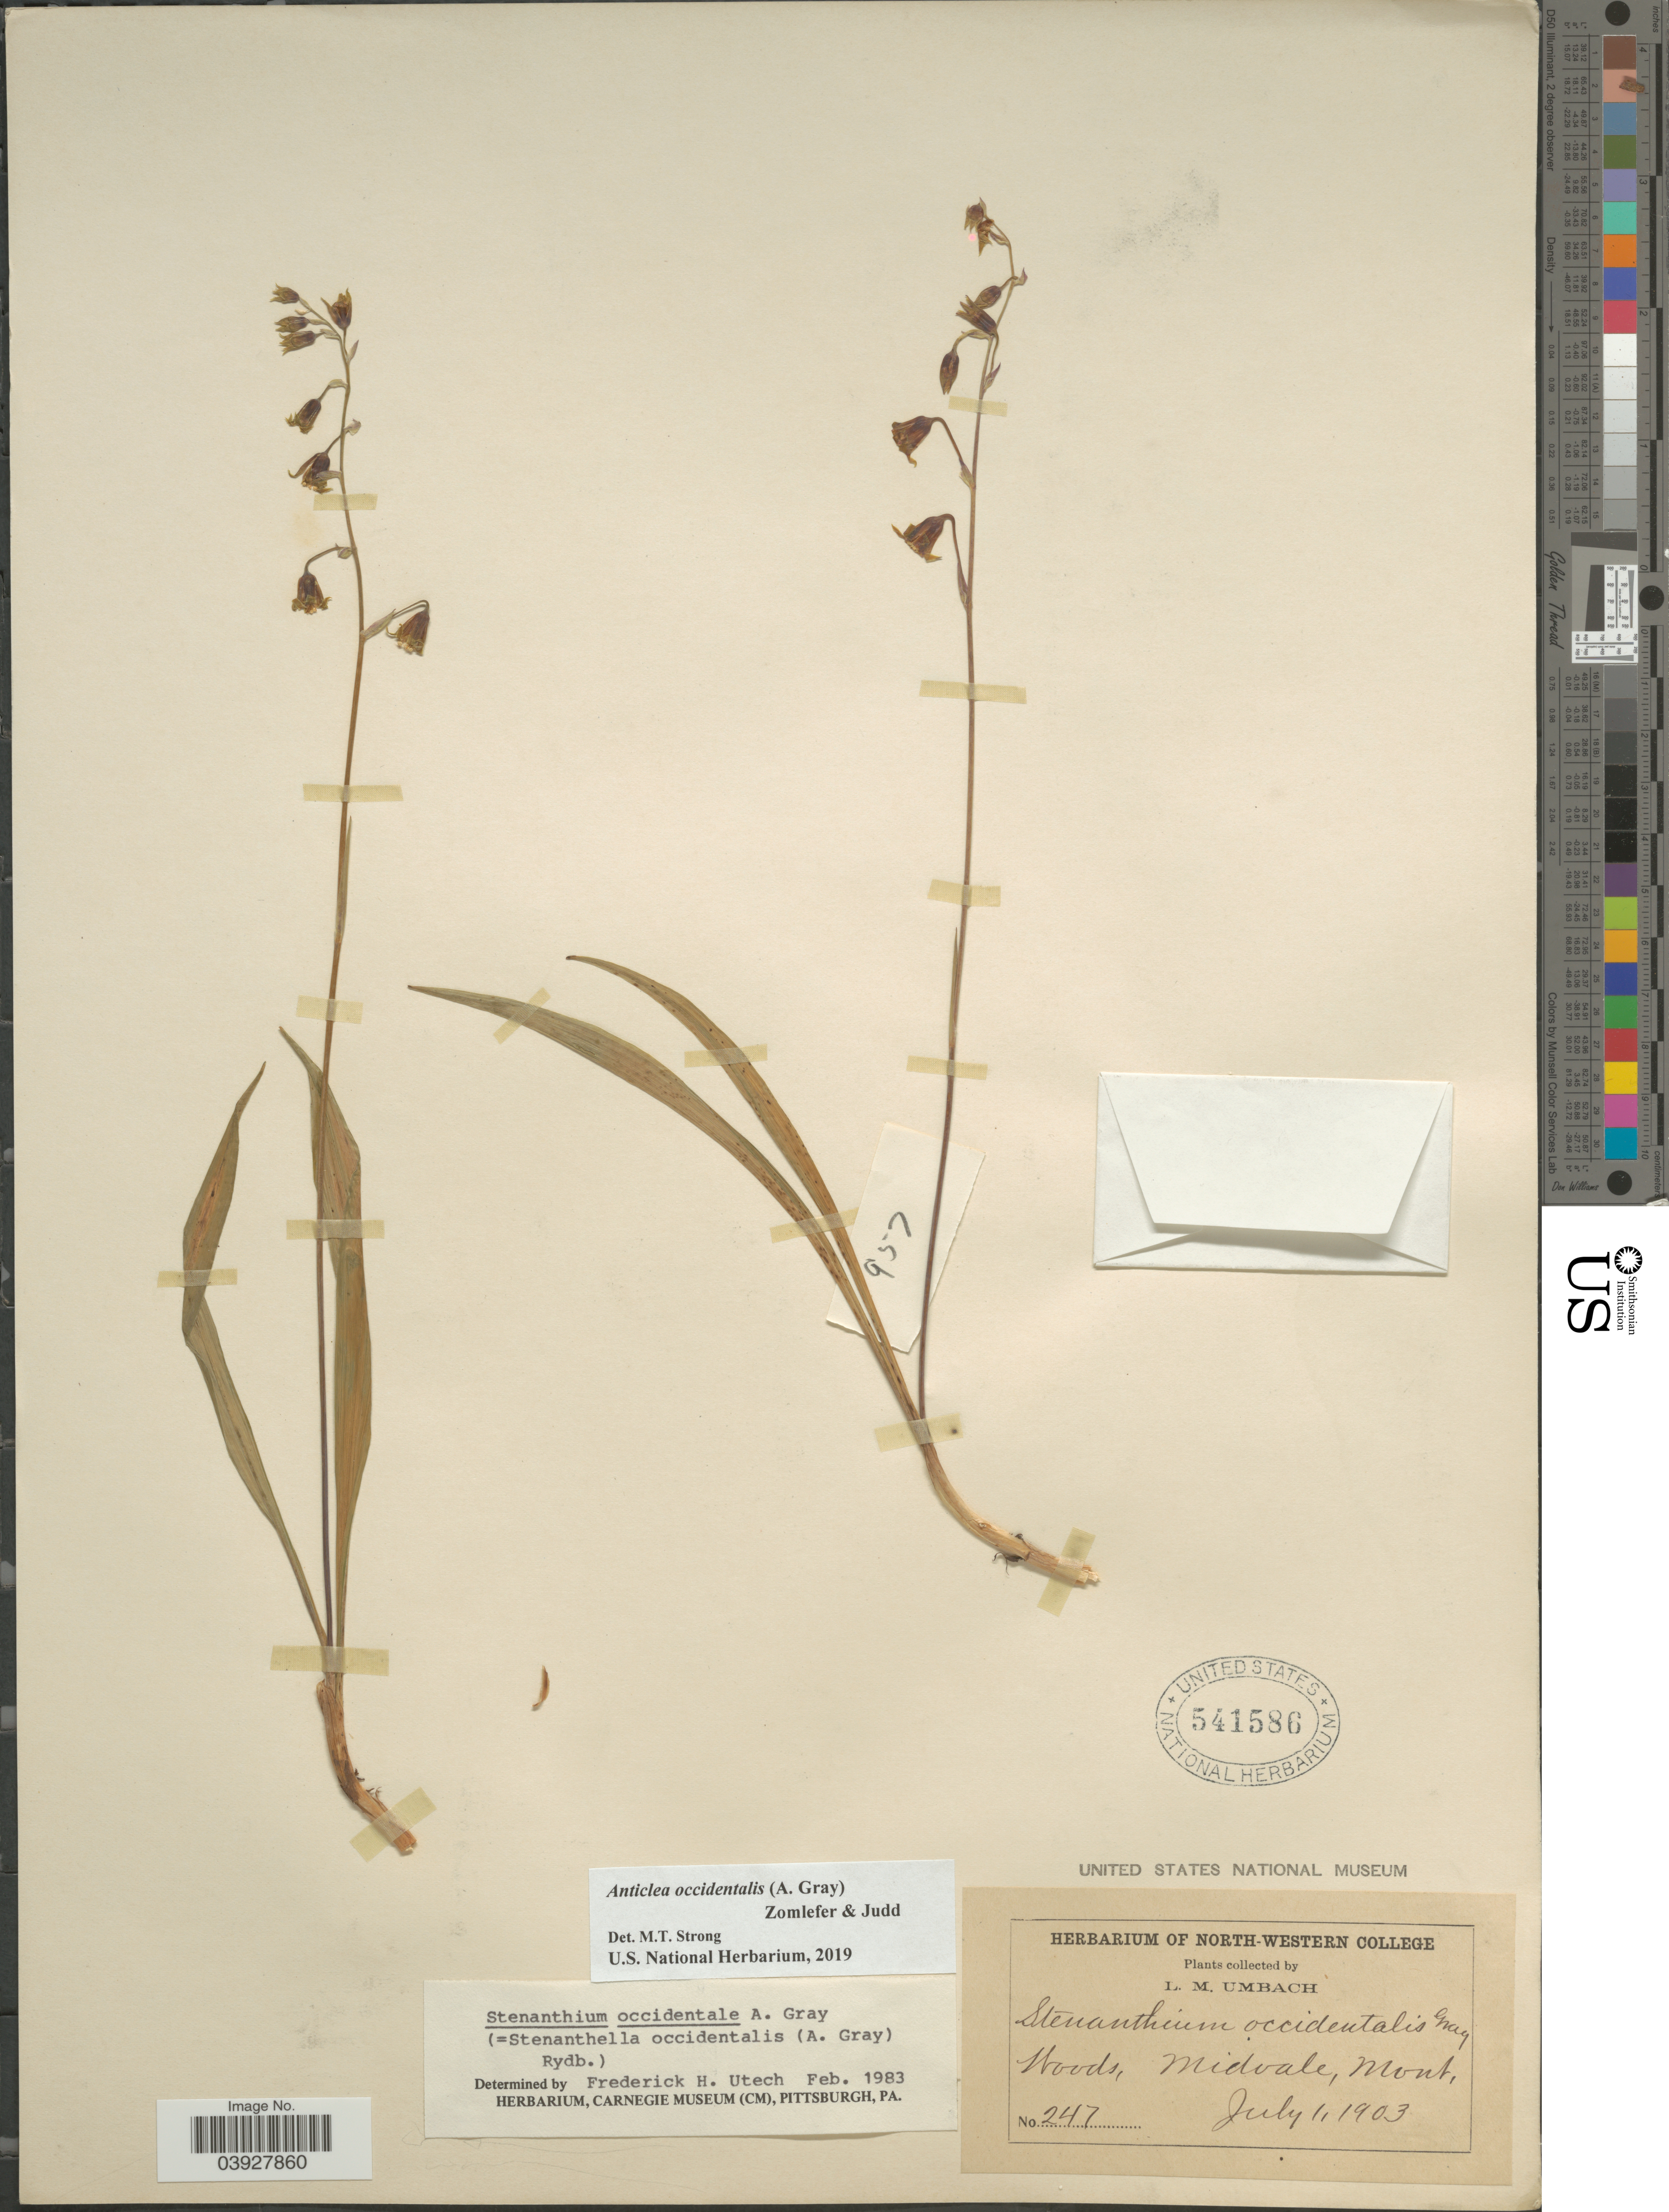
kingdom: Plantae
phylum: Tracheophyta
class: Liliopsida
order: Liliales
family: Melanthiaceae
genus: Anticlea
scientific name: Anticlea occidentalis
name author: (A. Gray) Zomlefer & Judd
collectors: L. M. Umbach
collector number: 247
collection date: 1903-07-01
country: United States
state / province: Montana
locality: Midvale.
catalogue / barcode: US 541586